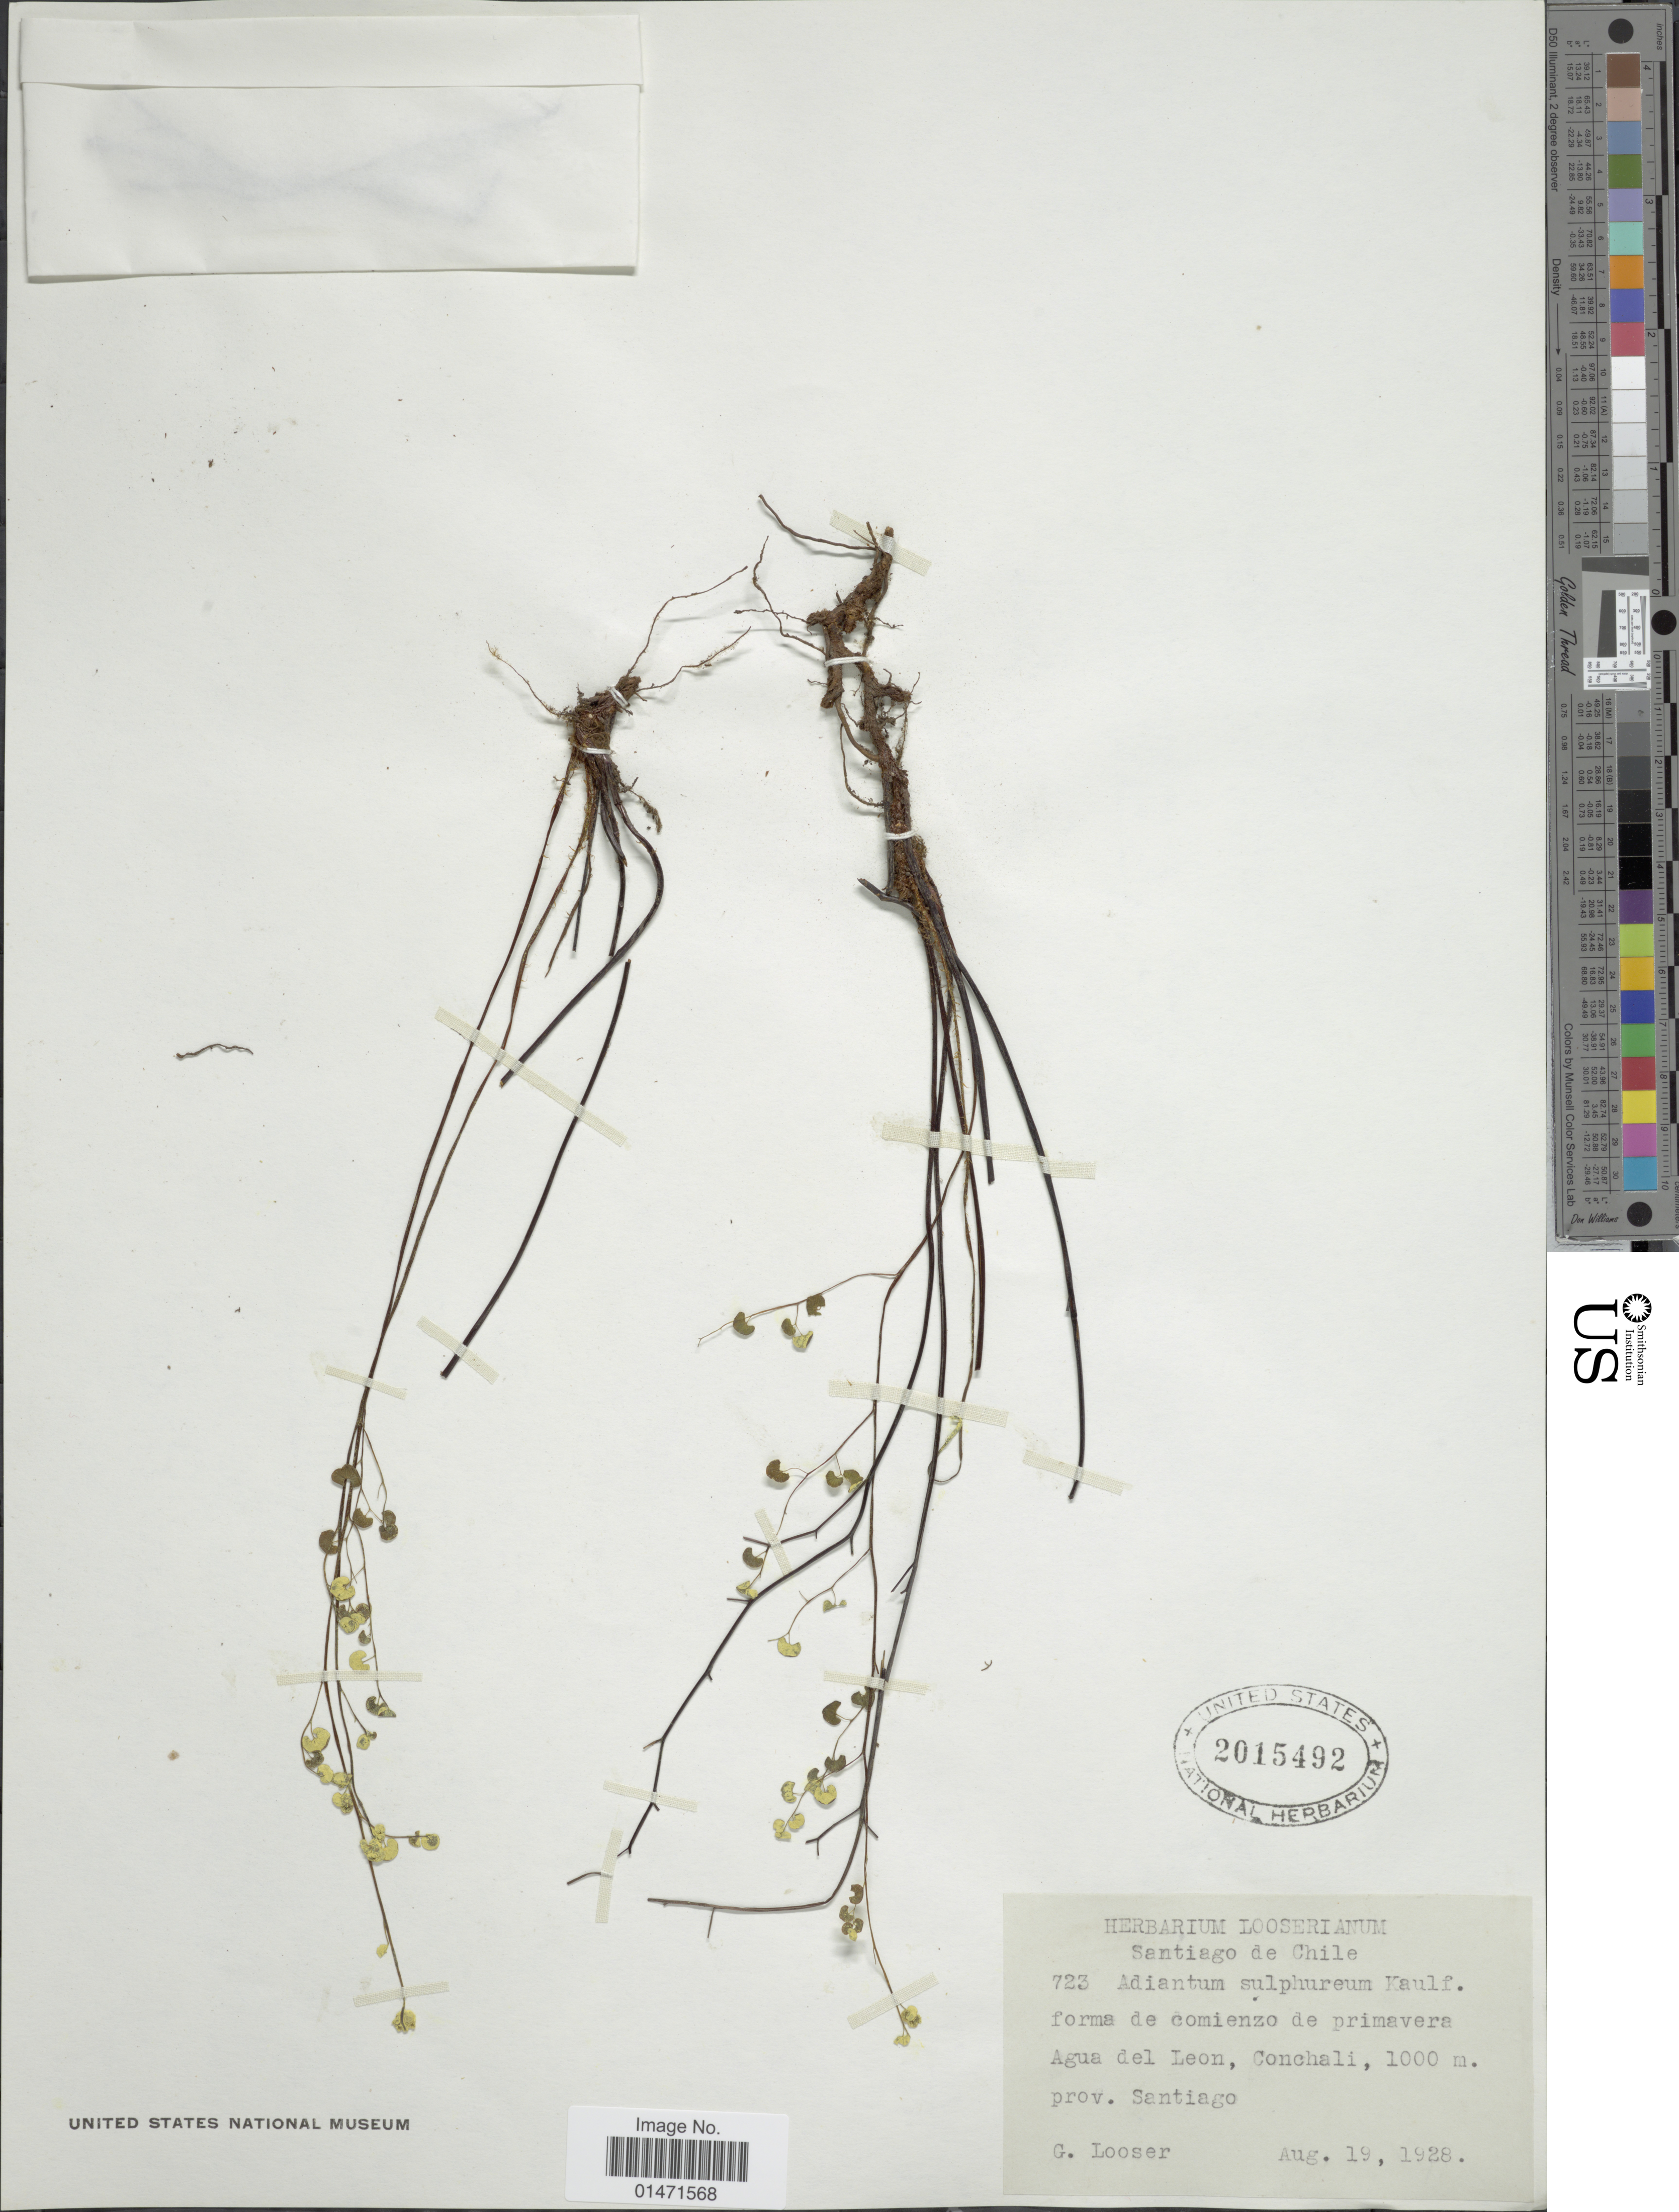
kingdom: Plantae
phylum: Tracheophyta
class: Polypodiopsida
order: Polypodiales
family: Pteridaceae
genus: Adiantum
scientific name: Adiantum sulphureum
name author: Kaulf.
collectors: G. Looser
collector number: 723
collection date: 1928-08-19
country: Chile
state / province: Región Metropolitana (RM)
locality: Agua del Leon, Conchali, prov. Santiago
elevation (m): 1000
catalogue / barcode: US 2015492